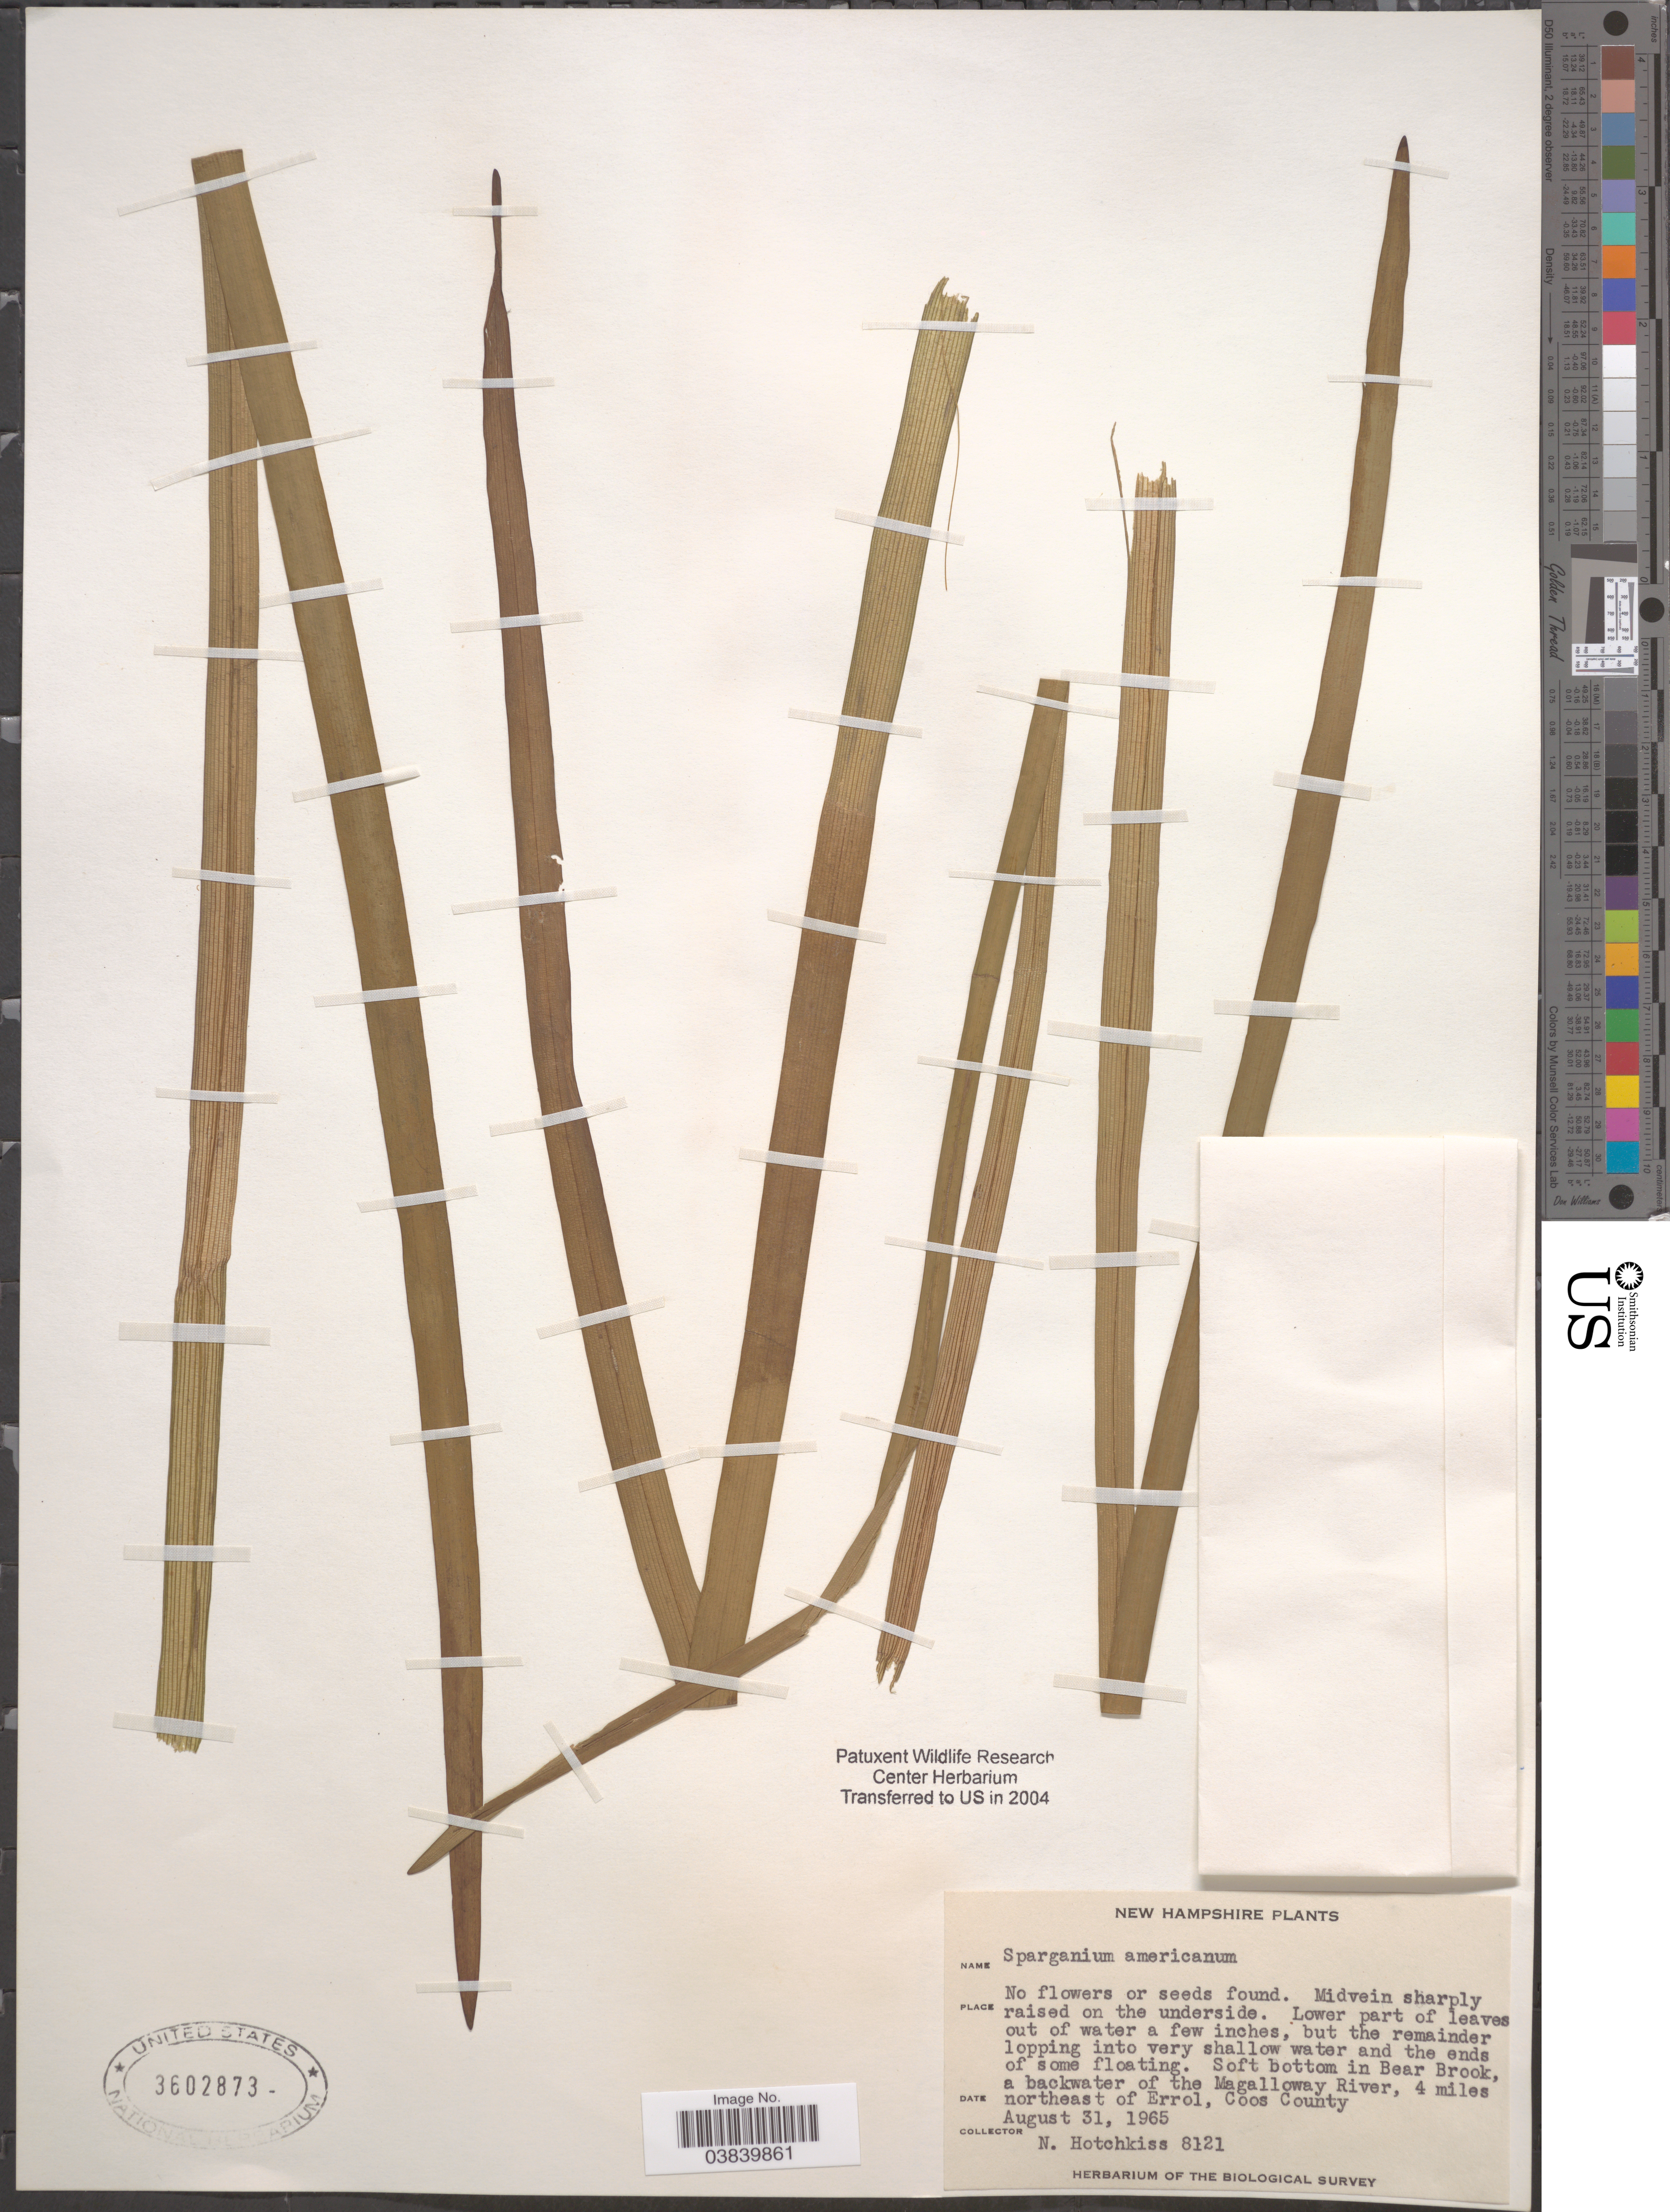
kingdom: Plantae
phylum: Tracheophyta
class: Liliopsida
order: Poales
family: Typhaceae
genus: Sparganium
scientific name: Sparganium americanum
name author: Nutt.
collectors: N. Hotchkiss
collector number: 8121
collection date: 1965-08-31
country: United States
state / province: New Hampshire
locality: Soft bottom in Bear Brook, a backwater of the Magalloway River, 4 miles northeast of Errol, Coos County.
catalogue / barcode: US 3602873